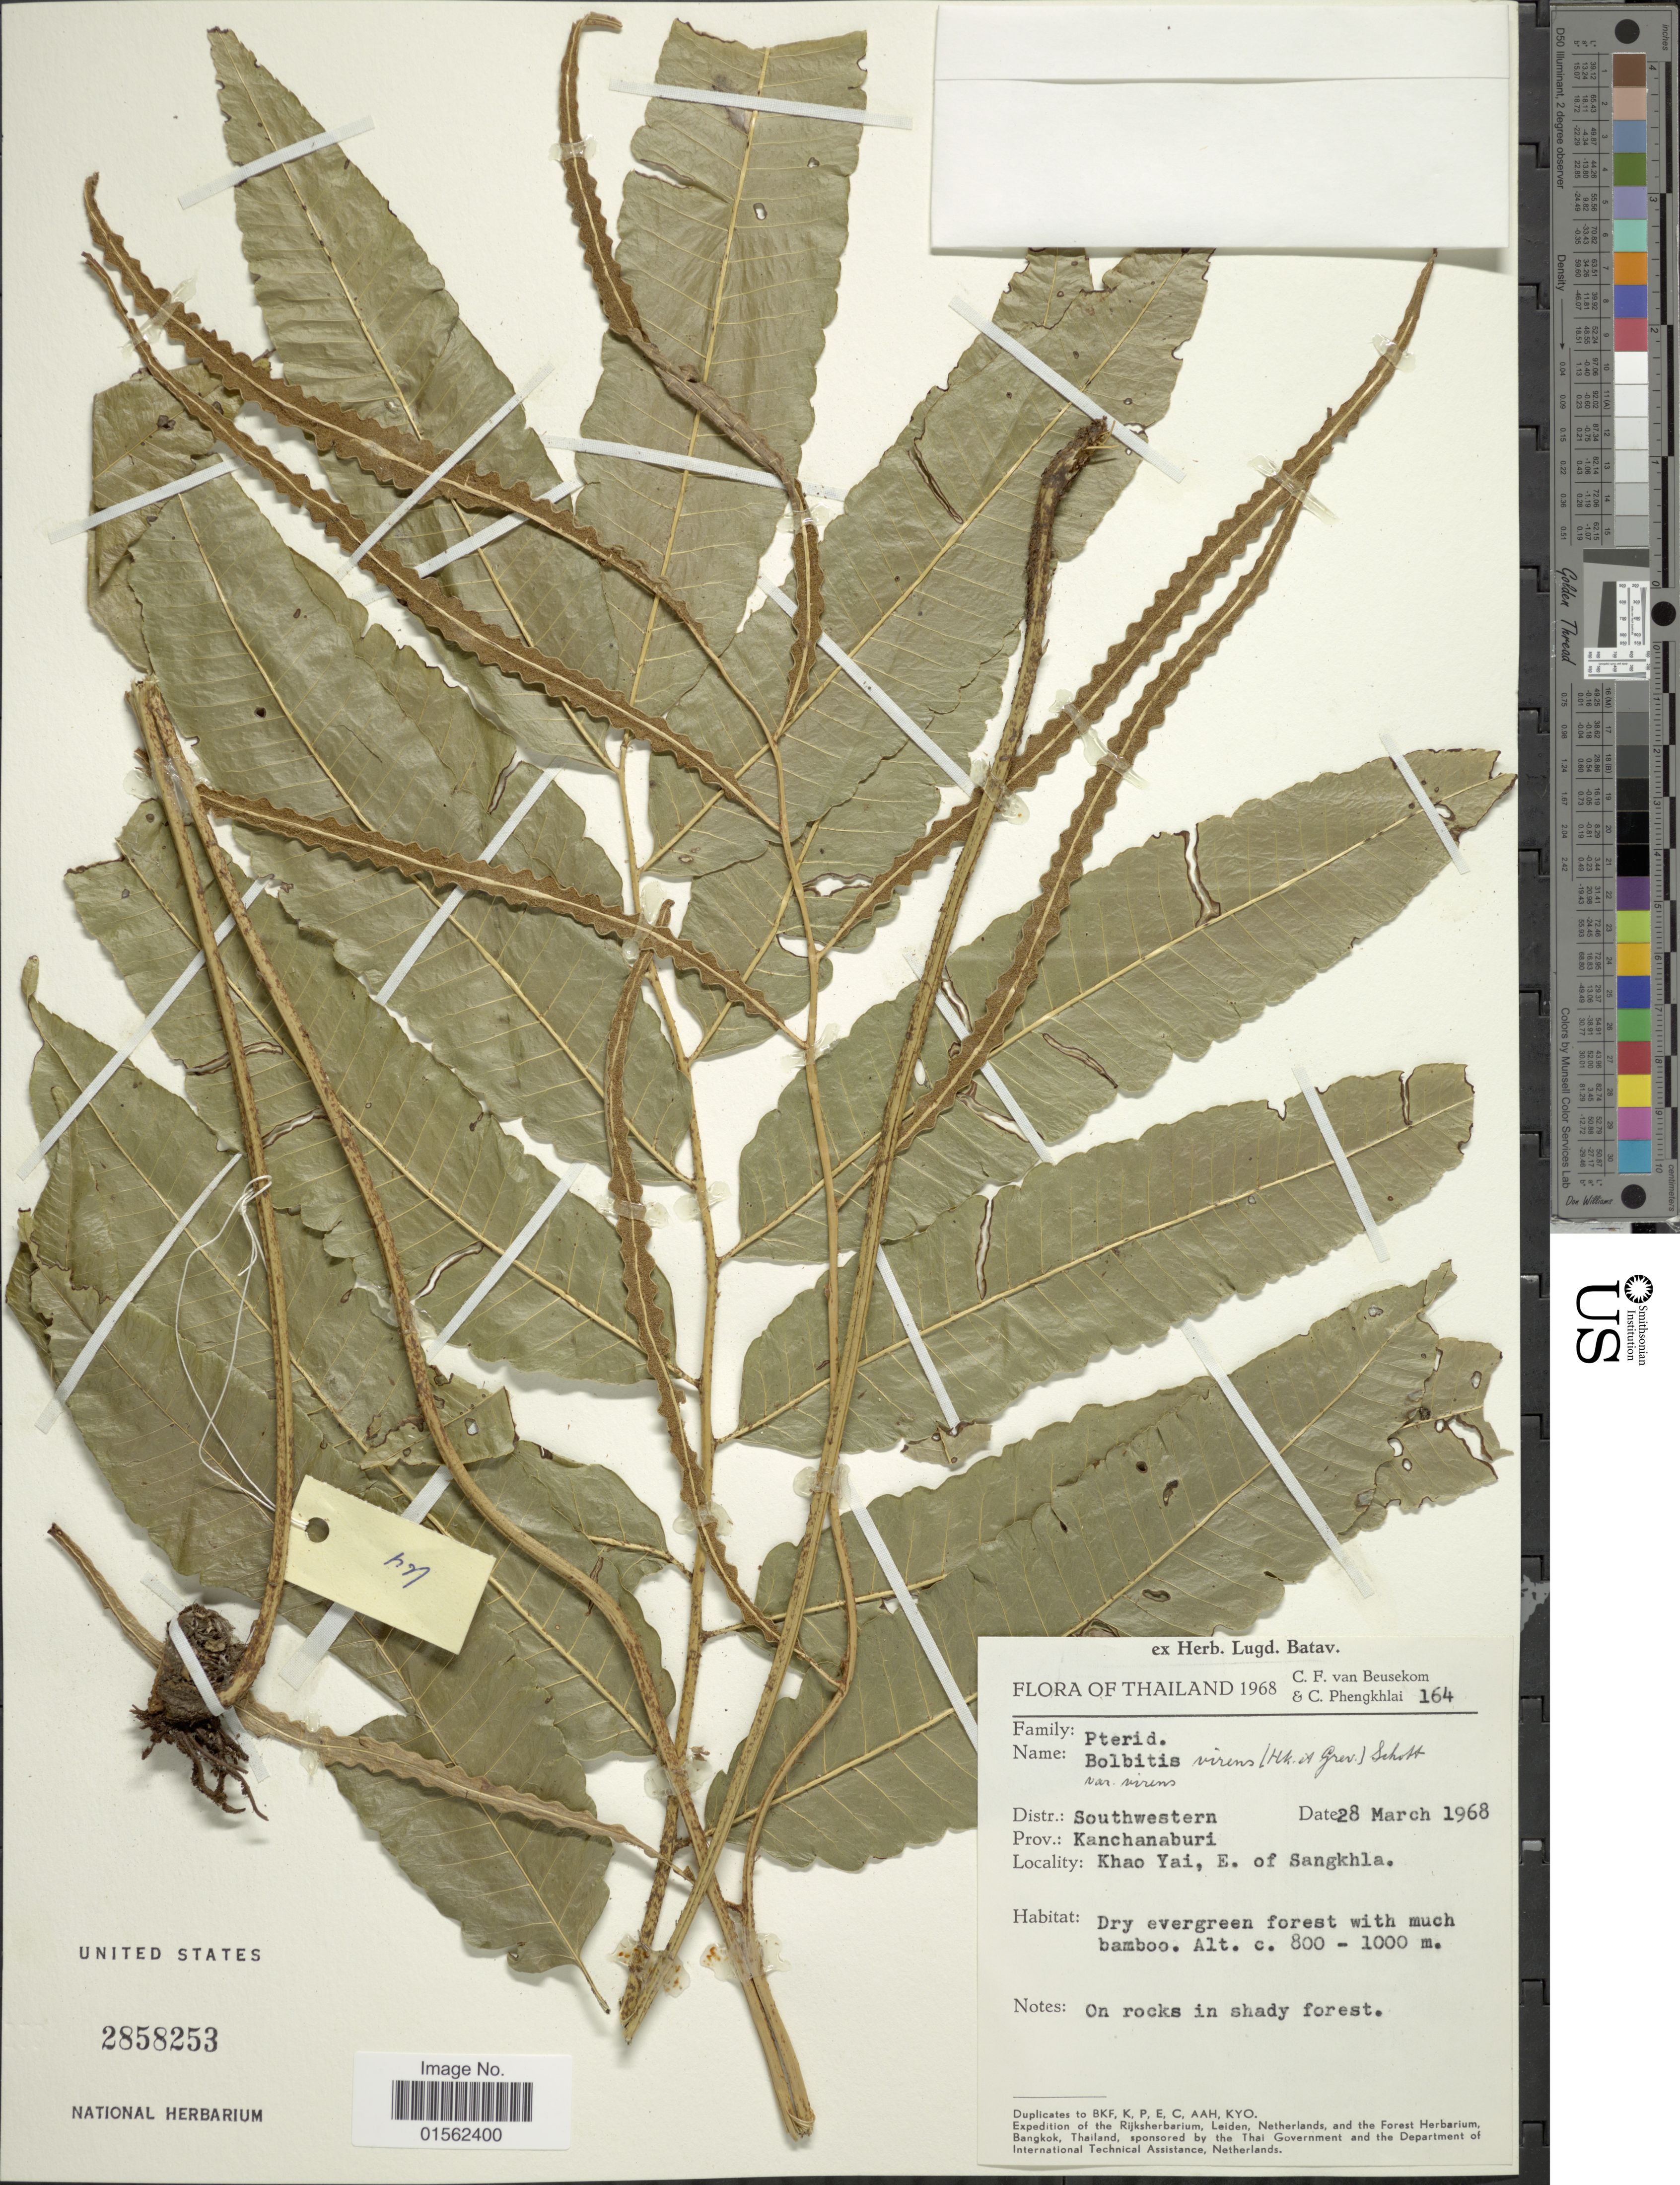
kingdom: Plantae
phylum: Tracheophyta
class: Polypodiopsida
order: Polypodiales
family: Dryopteridaceae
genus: Bolbitis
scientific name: Bolbitis virens var. virens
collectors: C. F. Beusekom & C. Phengklai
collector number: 164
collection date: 1968-03-28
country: Thailand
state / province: Kanchanaburi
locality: Thailand, Distr. Southwestern, Khao Yai, E. of Sangkhla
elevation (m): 800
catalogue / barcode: US 2858253